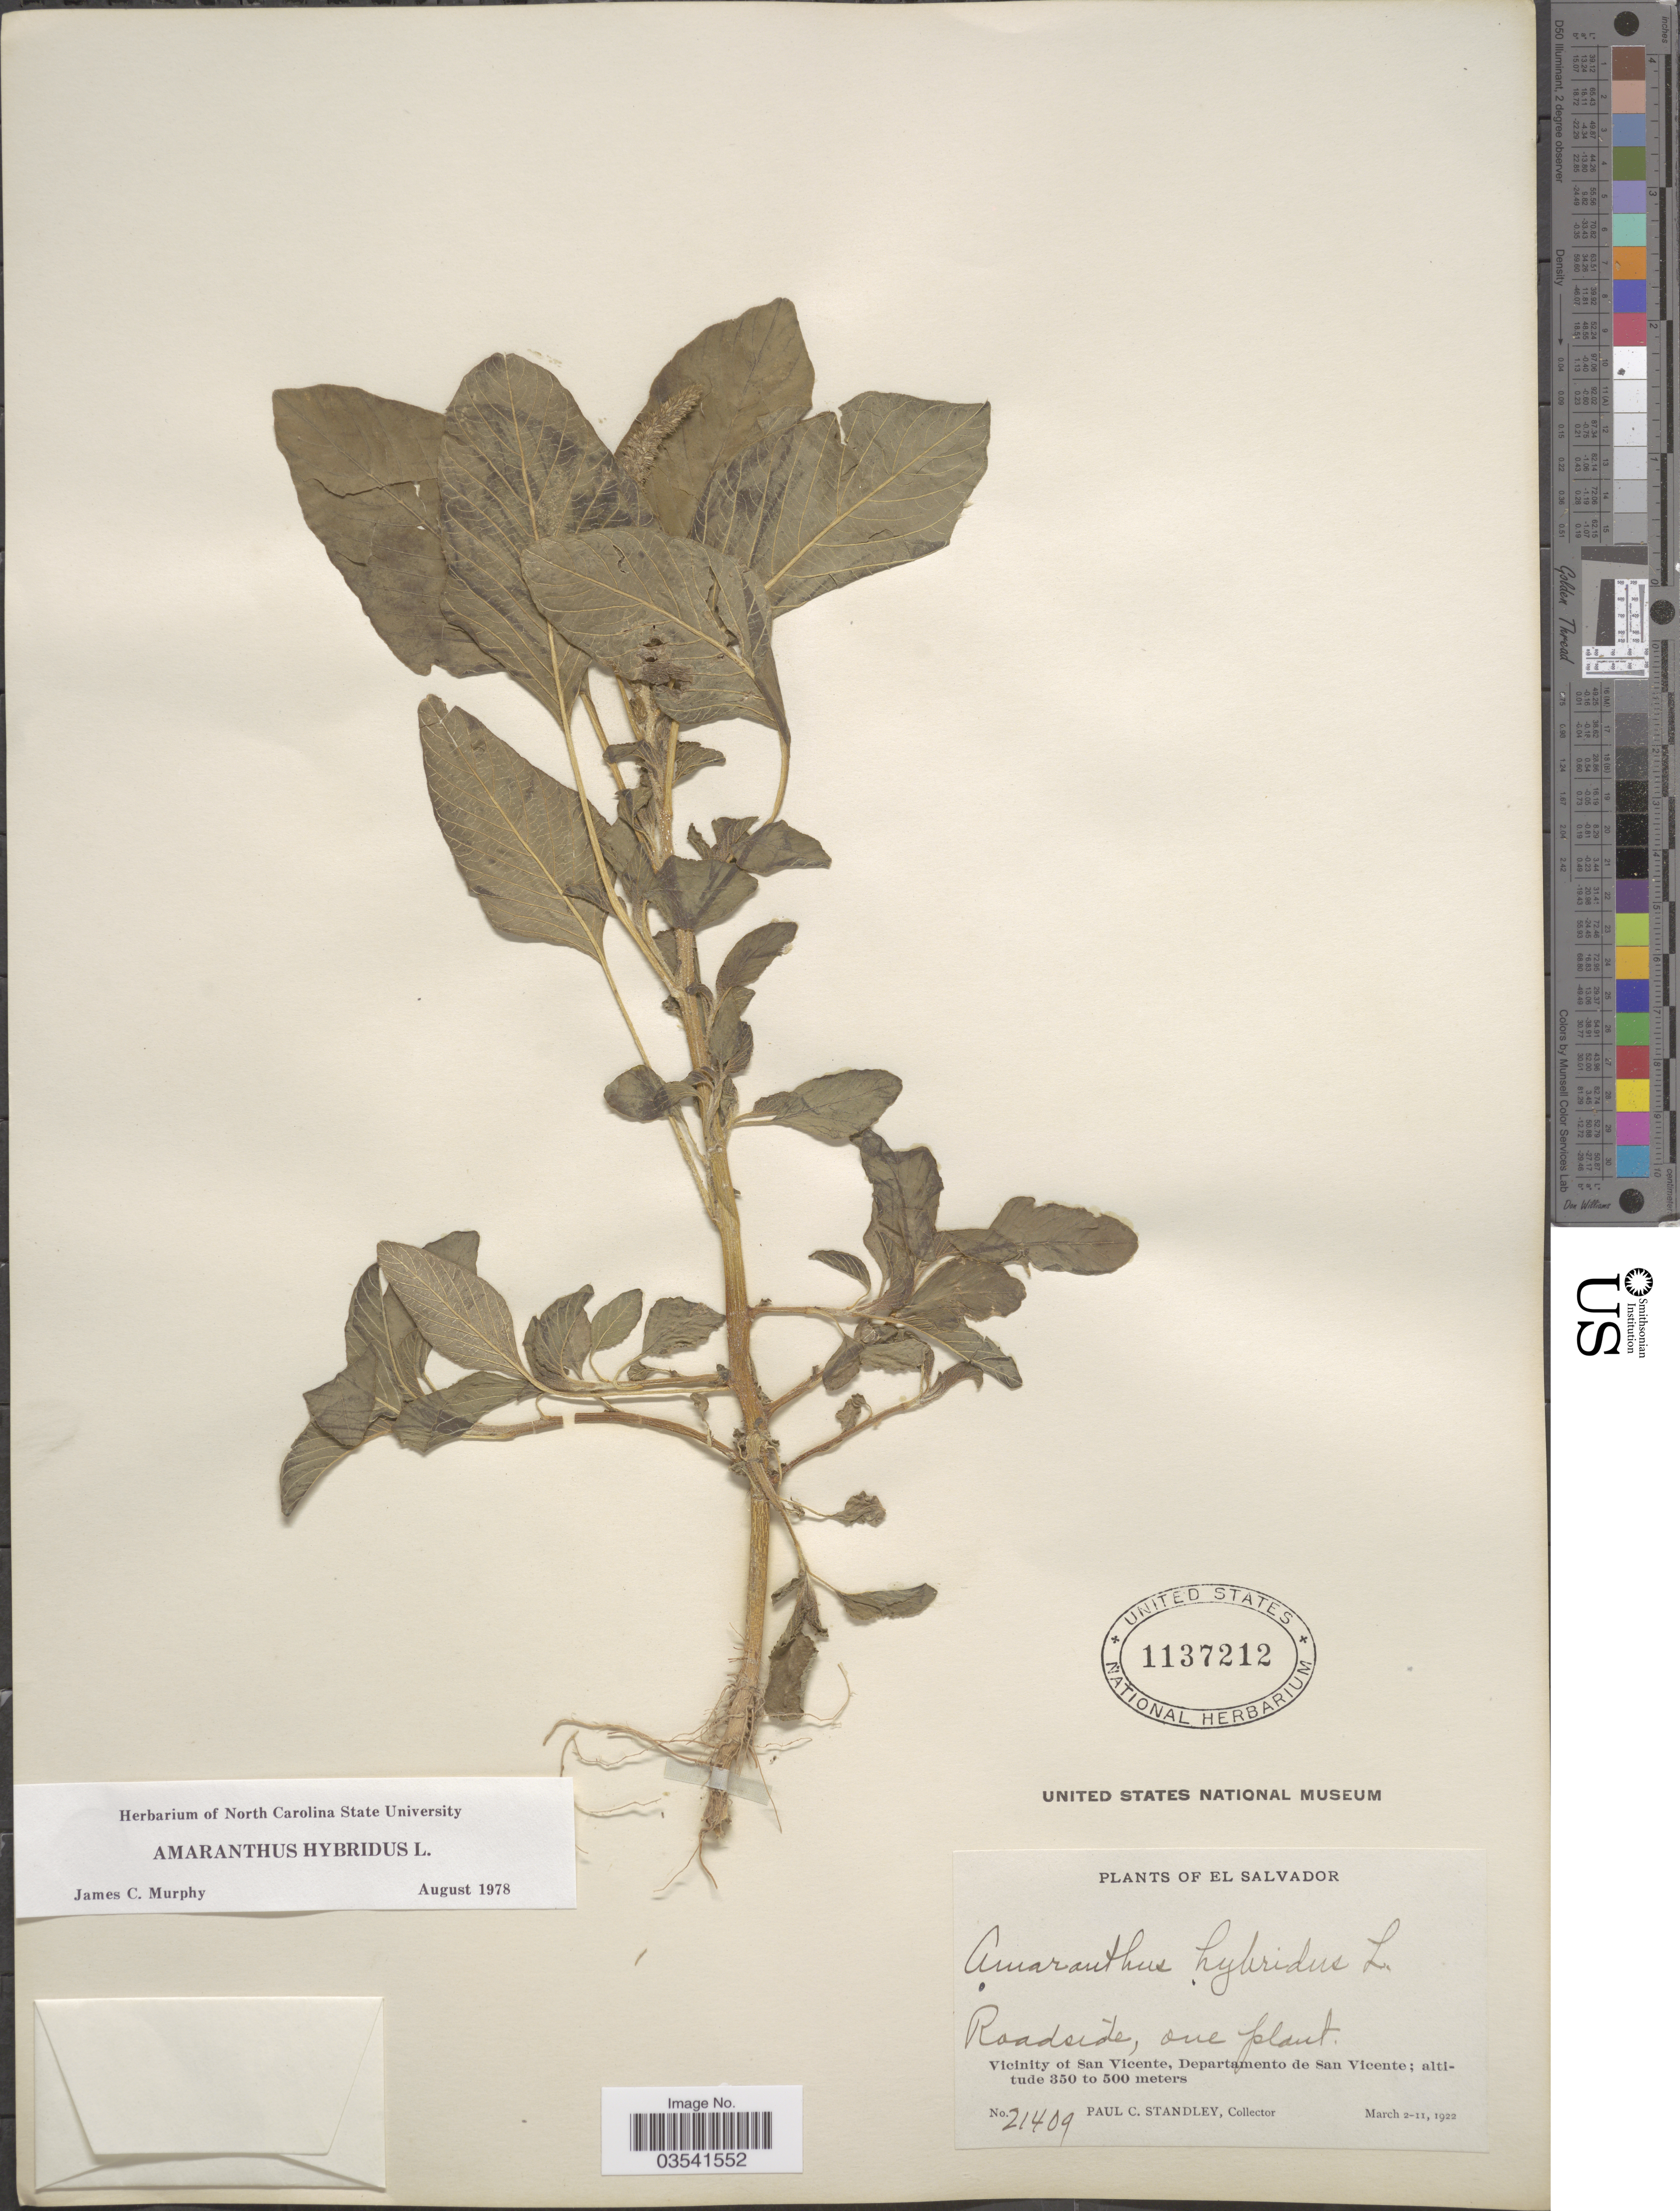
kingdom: Plantae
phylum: Tracheophyta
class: Magnoliopsida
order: Caryophyllales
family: Amaranthaceae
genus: Amaranthus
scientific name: Amaranthus hybridus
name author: L.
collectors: P. C. Standley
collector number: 21409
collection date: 1922-03-02/1922-03-11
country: El Salvador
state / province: San Vincente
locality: Vicinity of San Vicente, Departamento de San Vicente.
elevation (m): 350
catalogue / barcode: US 1137212